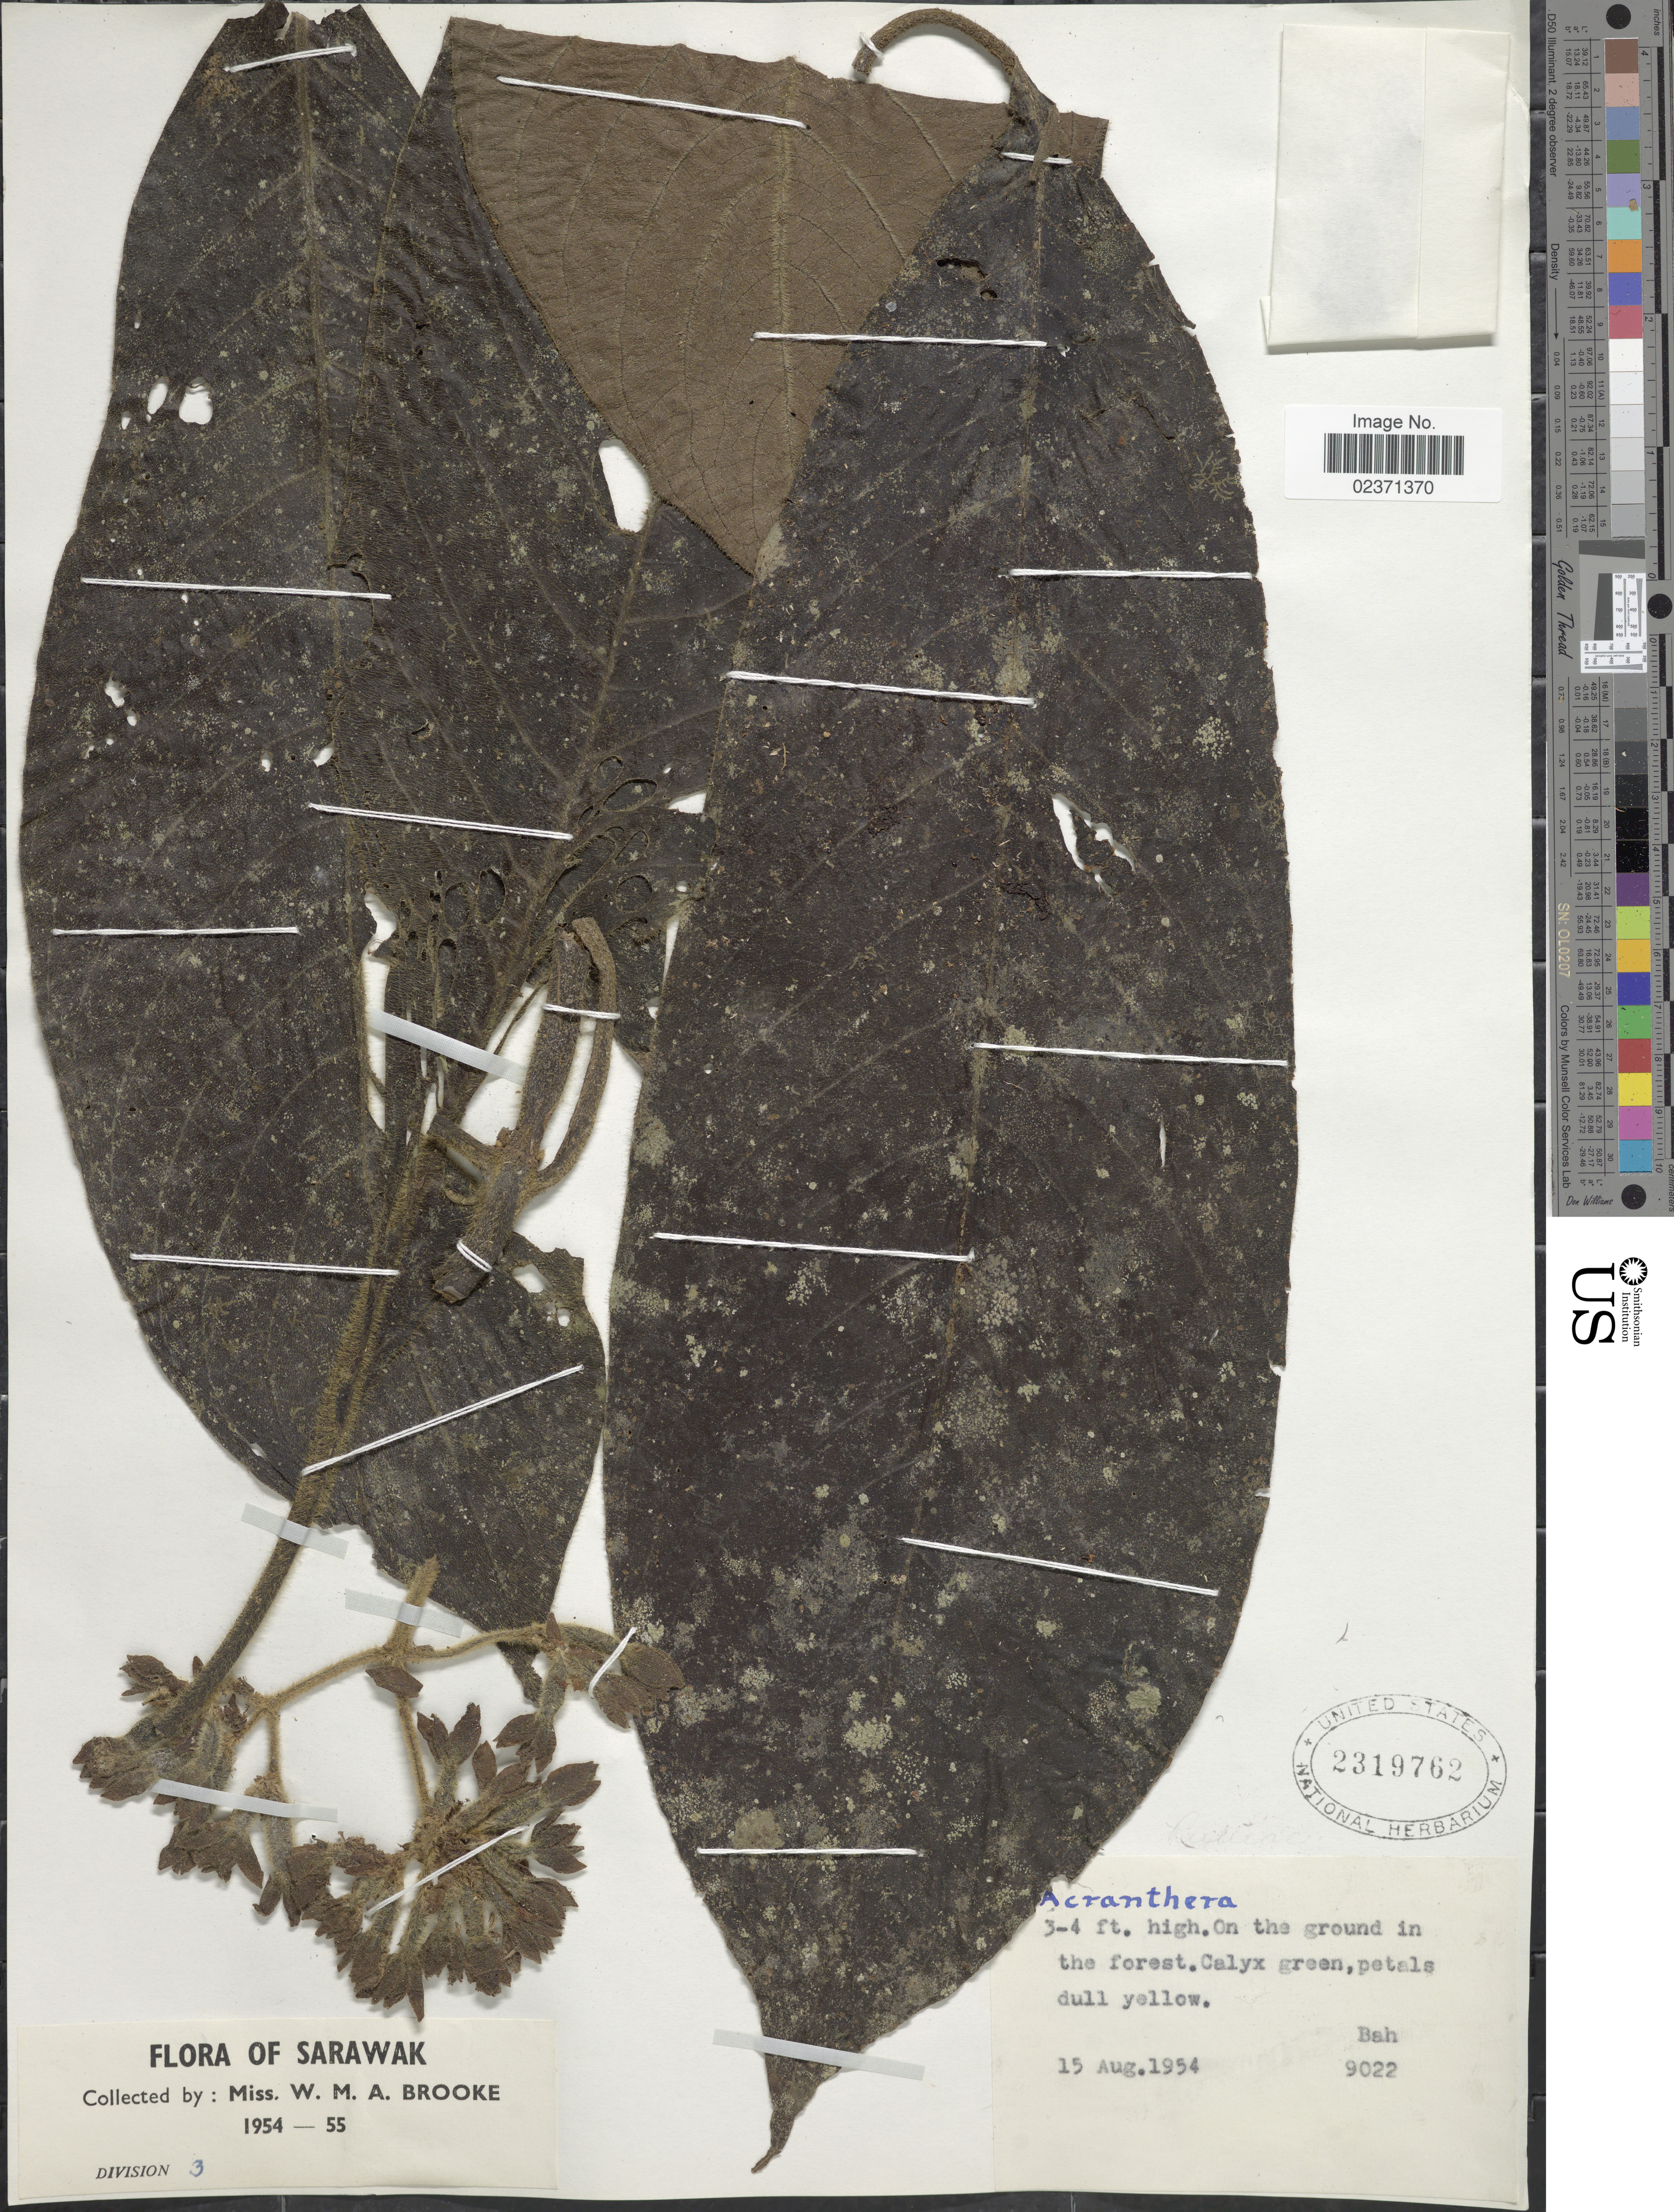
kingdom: Plantae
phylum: Tracheophyta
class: Magnoliopsida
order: Gentianales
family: Rubiaceae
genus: Acranthera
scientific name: Acranthera sp.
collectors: W. Brooke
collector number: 9022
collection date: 1954-08-15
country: Malaysia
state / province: Sarawak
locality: Division 3. Bah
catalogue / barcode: US 2319762